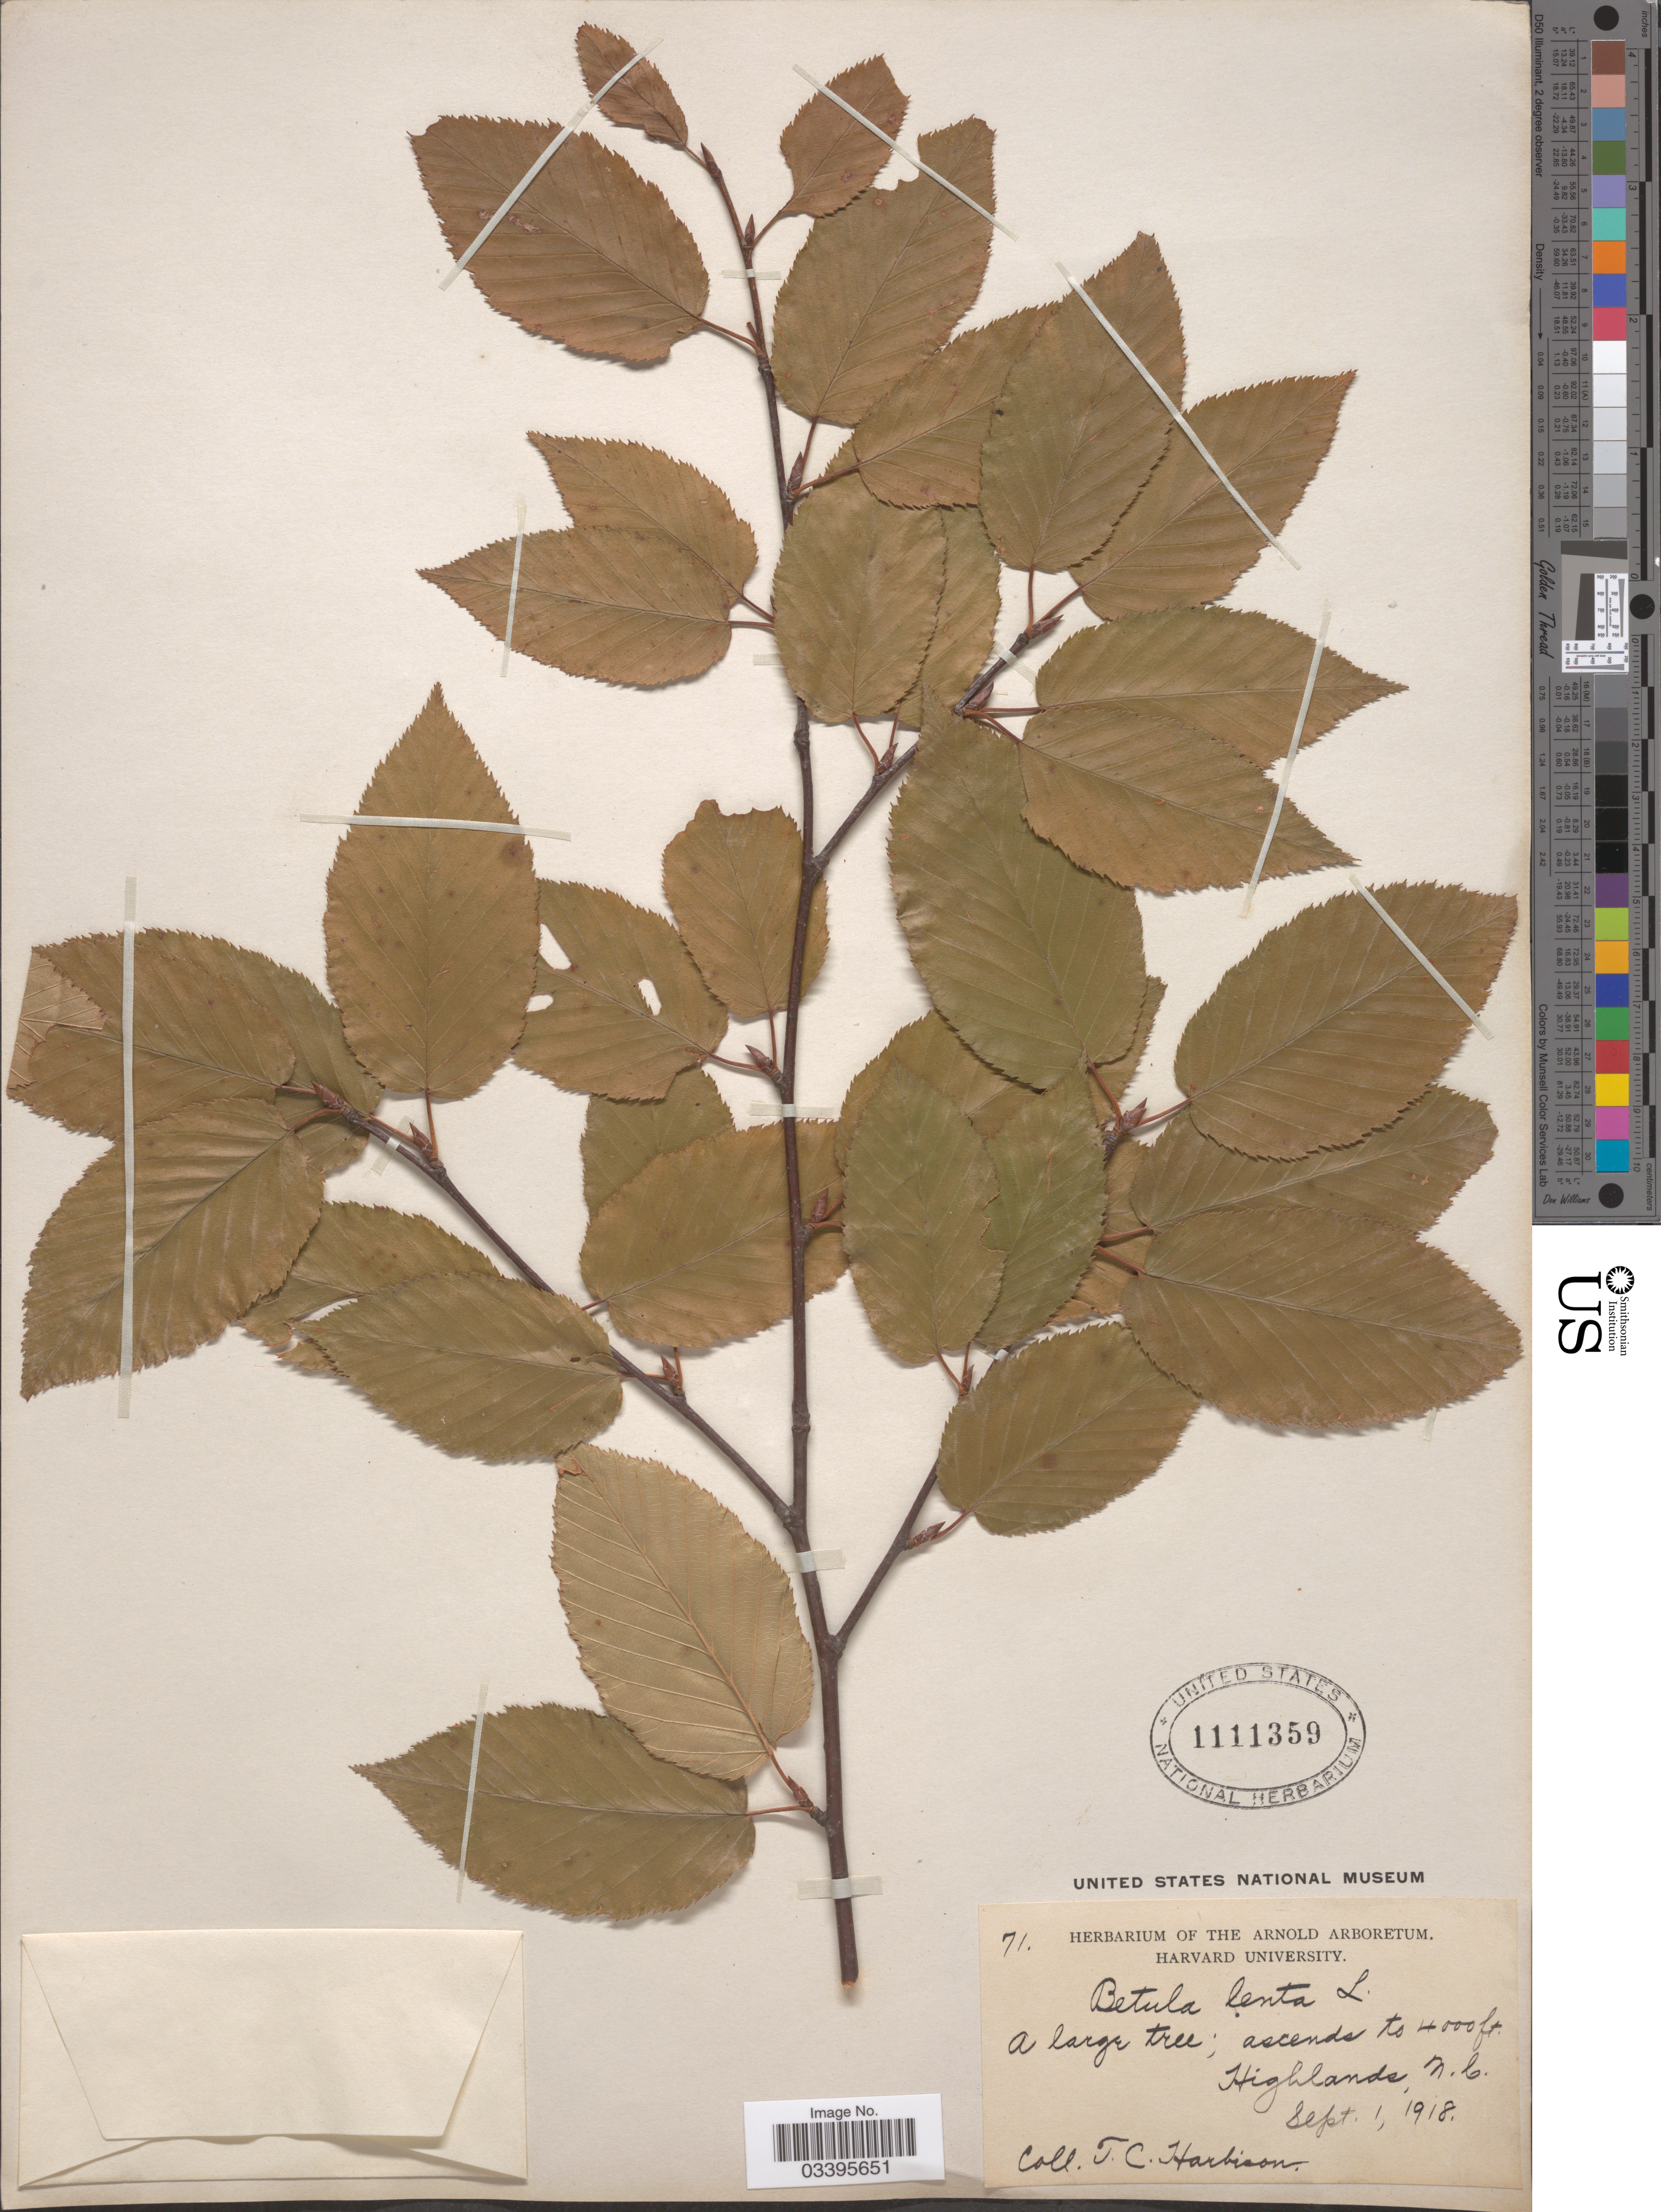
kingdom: Plantae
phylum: Tracheophyta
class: Magnoliopsida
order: Fagales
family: Betulaceae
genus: Betula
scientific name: Betula lenta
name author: L.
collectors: T. Harbison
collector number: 71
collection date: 1918-09-01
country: United States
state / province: North Carolina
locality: Highlands.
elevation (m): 1219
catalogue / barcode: US 1111359